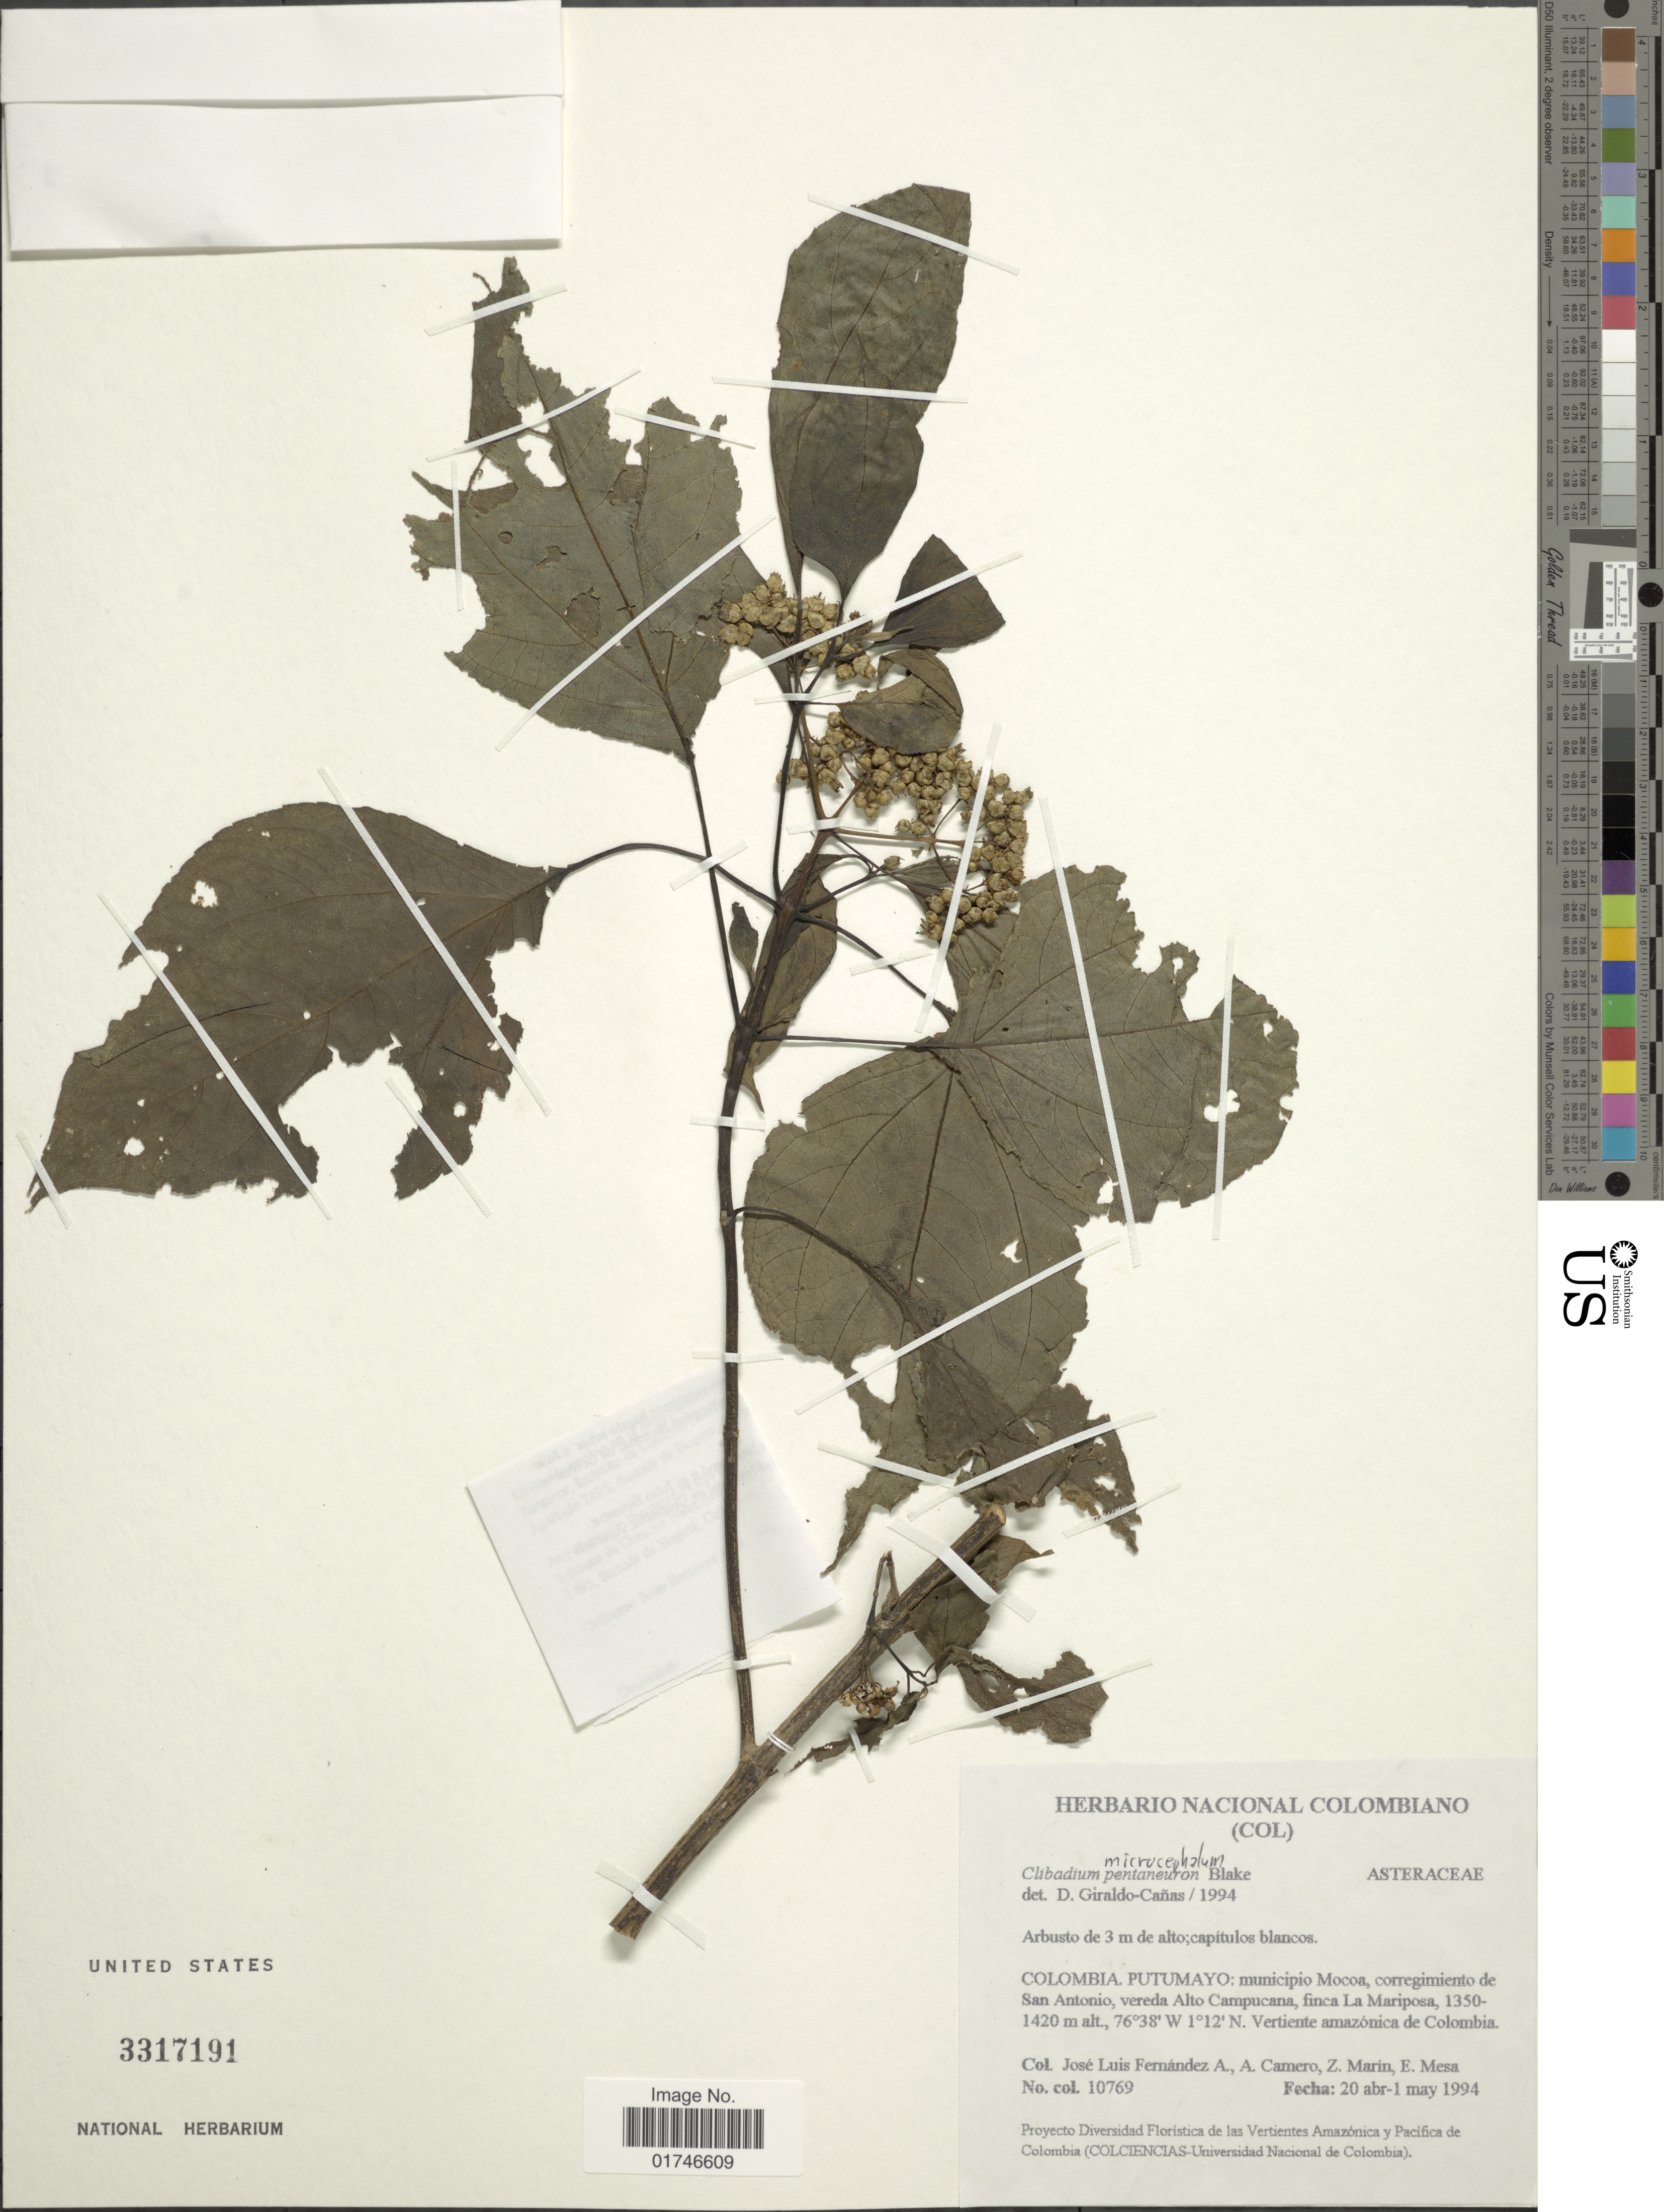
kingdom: Plantae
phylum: Tracheophyta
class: Magnoliopsida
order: Asterales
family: Asteraceae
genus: Clibadium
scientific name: Clibadium microcephalum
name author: S.F. Blake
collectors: J. Fernandez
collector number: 10769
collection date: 1994-04-20/1994-05-01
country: Colombia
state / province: Putumayo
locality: Colombia, Putumayo: Municipio, Mocoa, corrigimiento de San antonio, vereda , Alt Campucana, finca La Mariposa.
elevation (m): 1420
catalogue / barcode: US 3317191